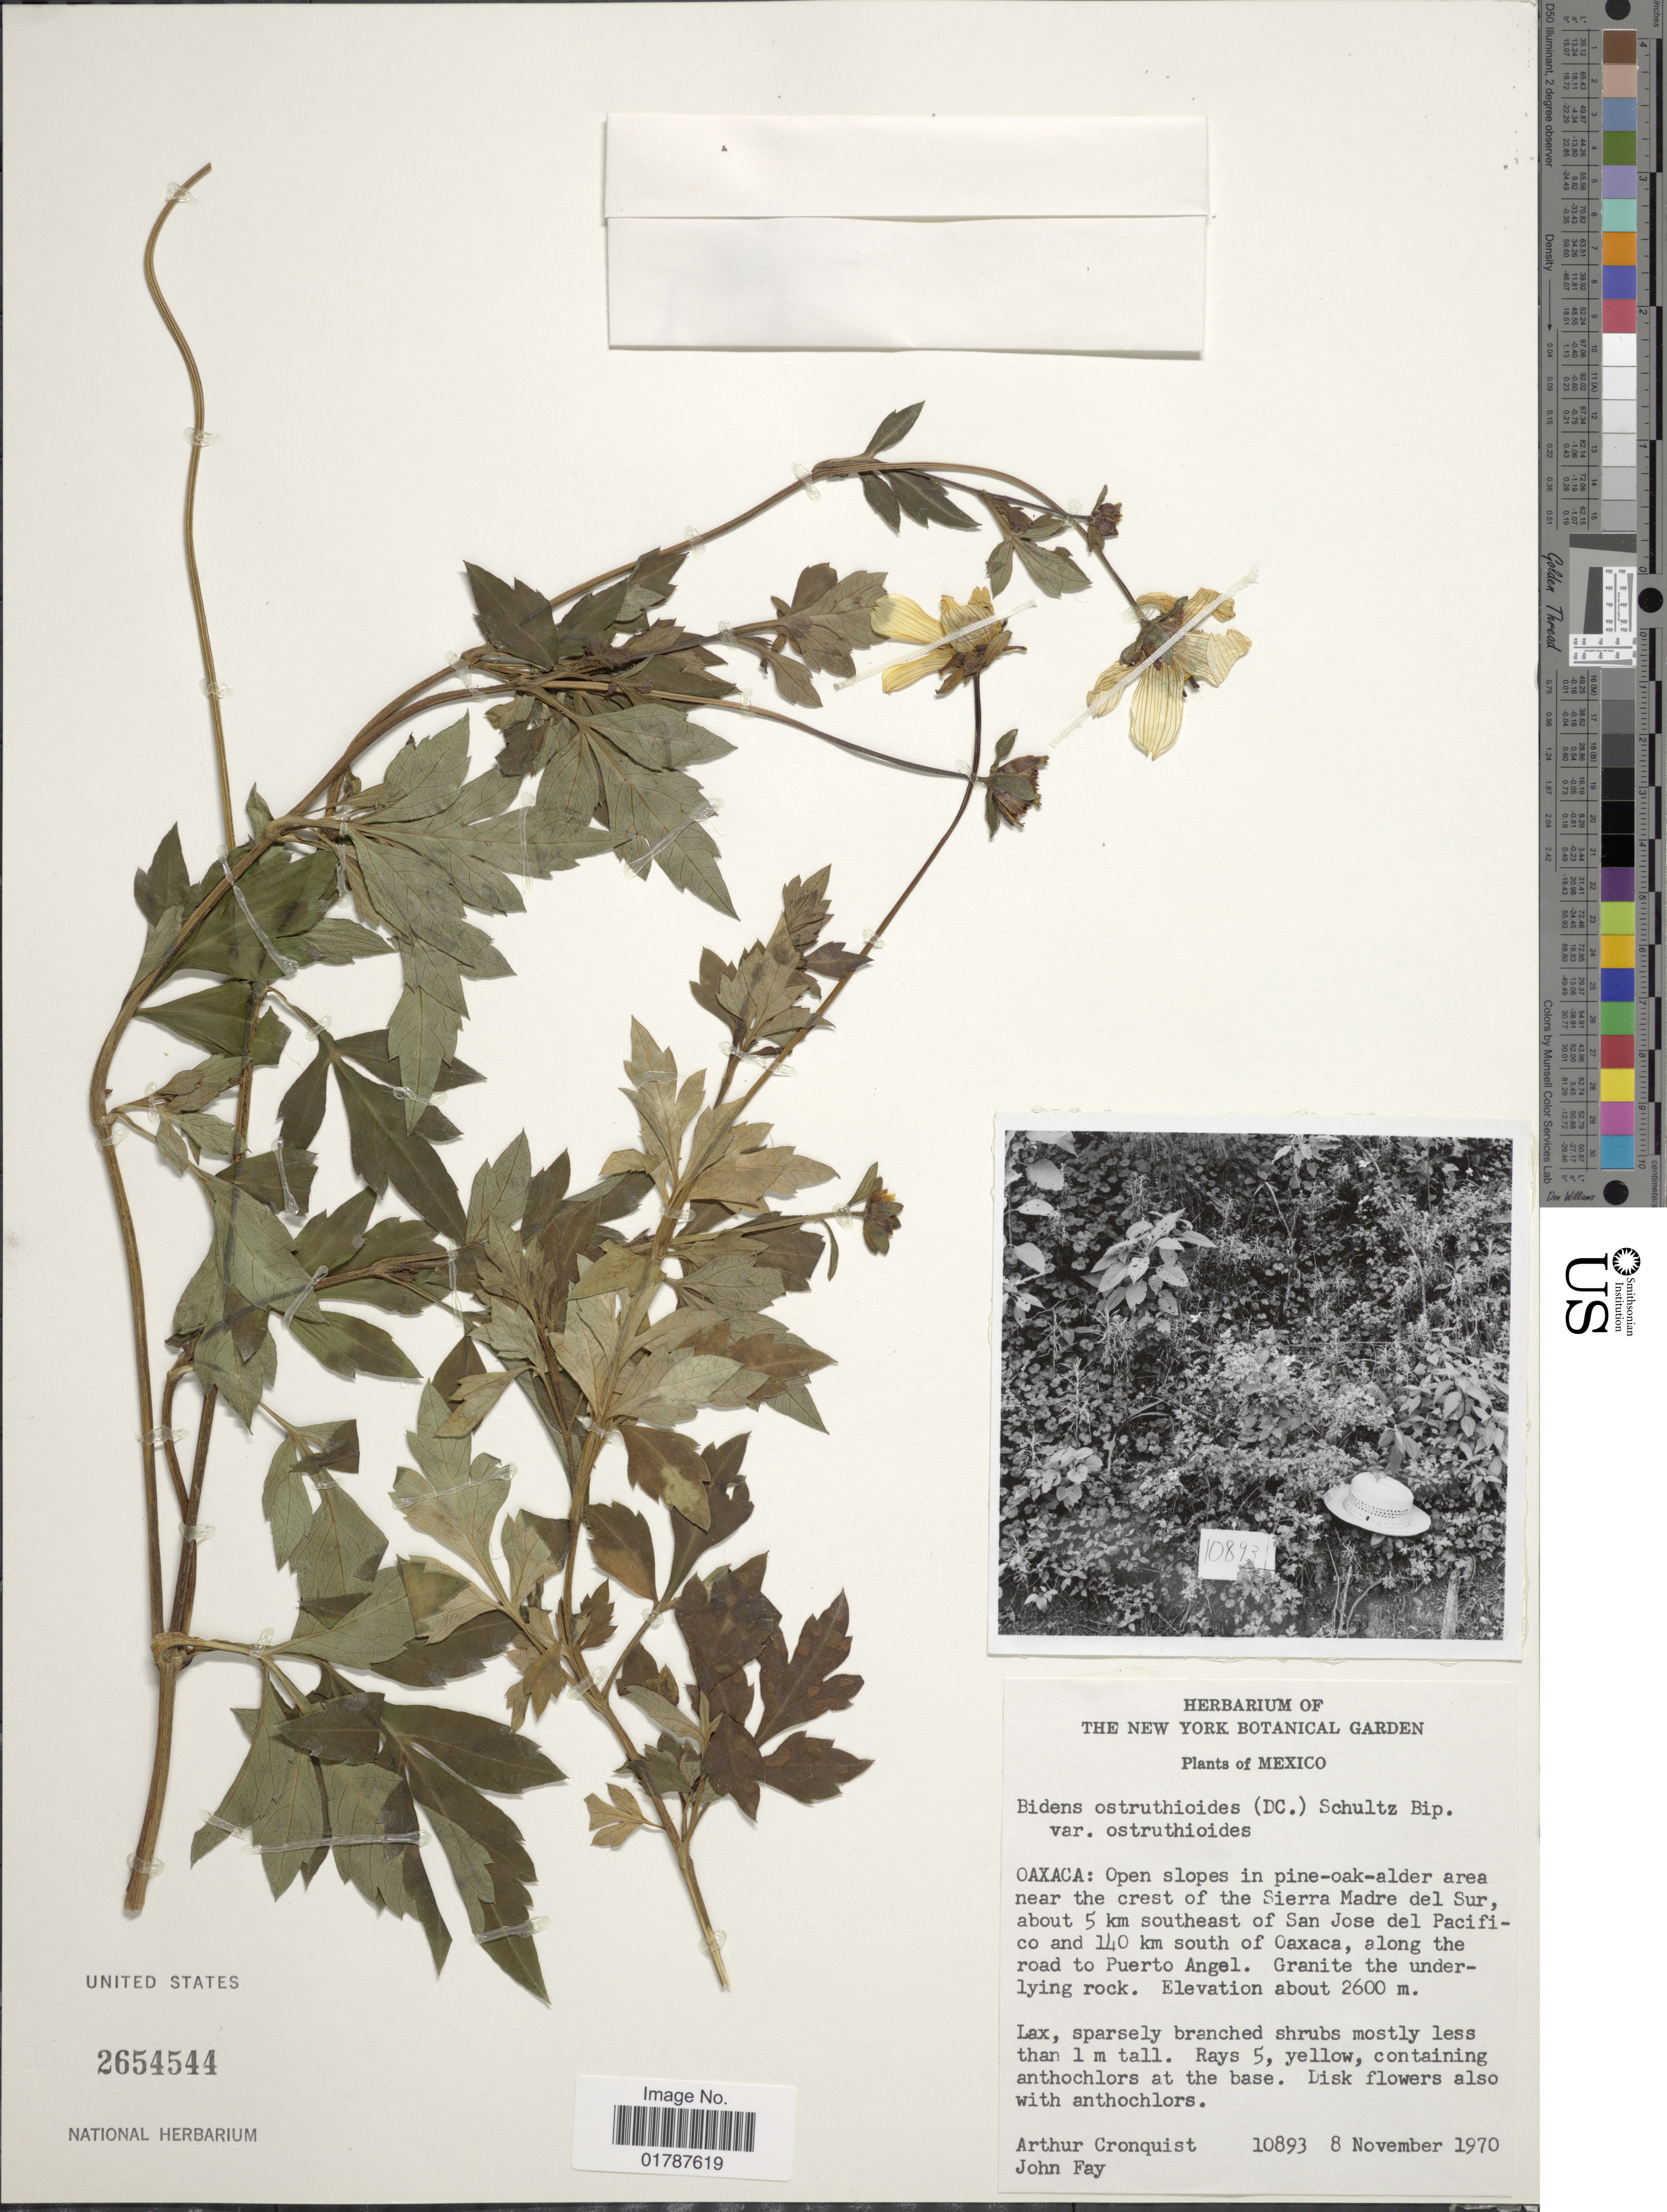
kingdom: Plantae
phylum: Tracheophyta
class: Magnoliopsida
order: Asterales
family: Asteraceae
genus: Bidens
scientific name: Bidens ostruthioides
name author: (DC.) Sch. Bip.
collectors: A. J. Cronquist & J. Fay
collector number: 10893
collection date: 1970-11-08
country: Mexico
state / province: Oaxaca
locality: Oaxaca: Open slopes in pine-oak-alder area near the crest of the Sierra Madre del Sur, about 5 km southeast of San Jose del Pacifico and 140 km south of Oaxaca, along the road to Puerto Angel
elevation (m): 2600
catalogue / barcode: US 2654544